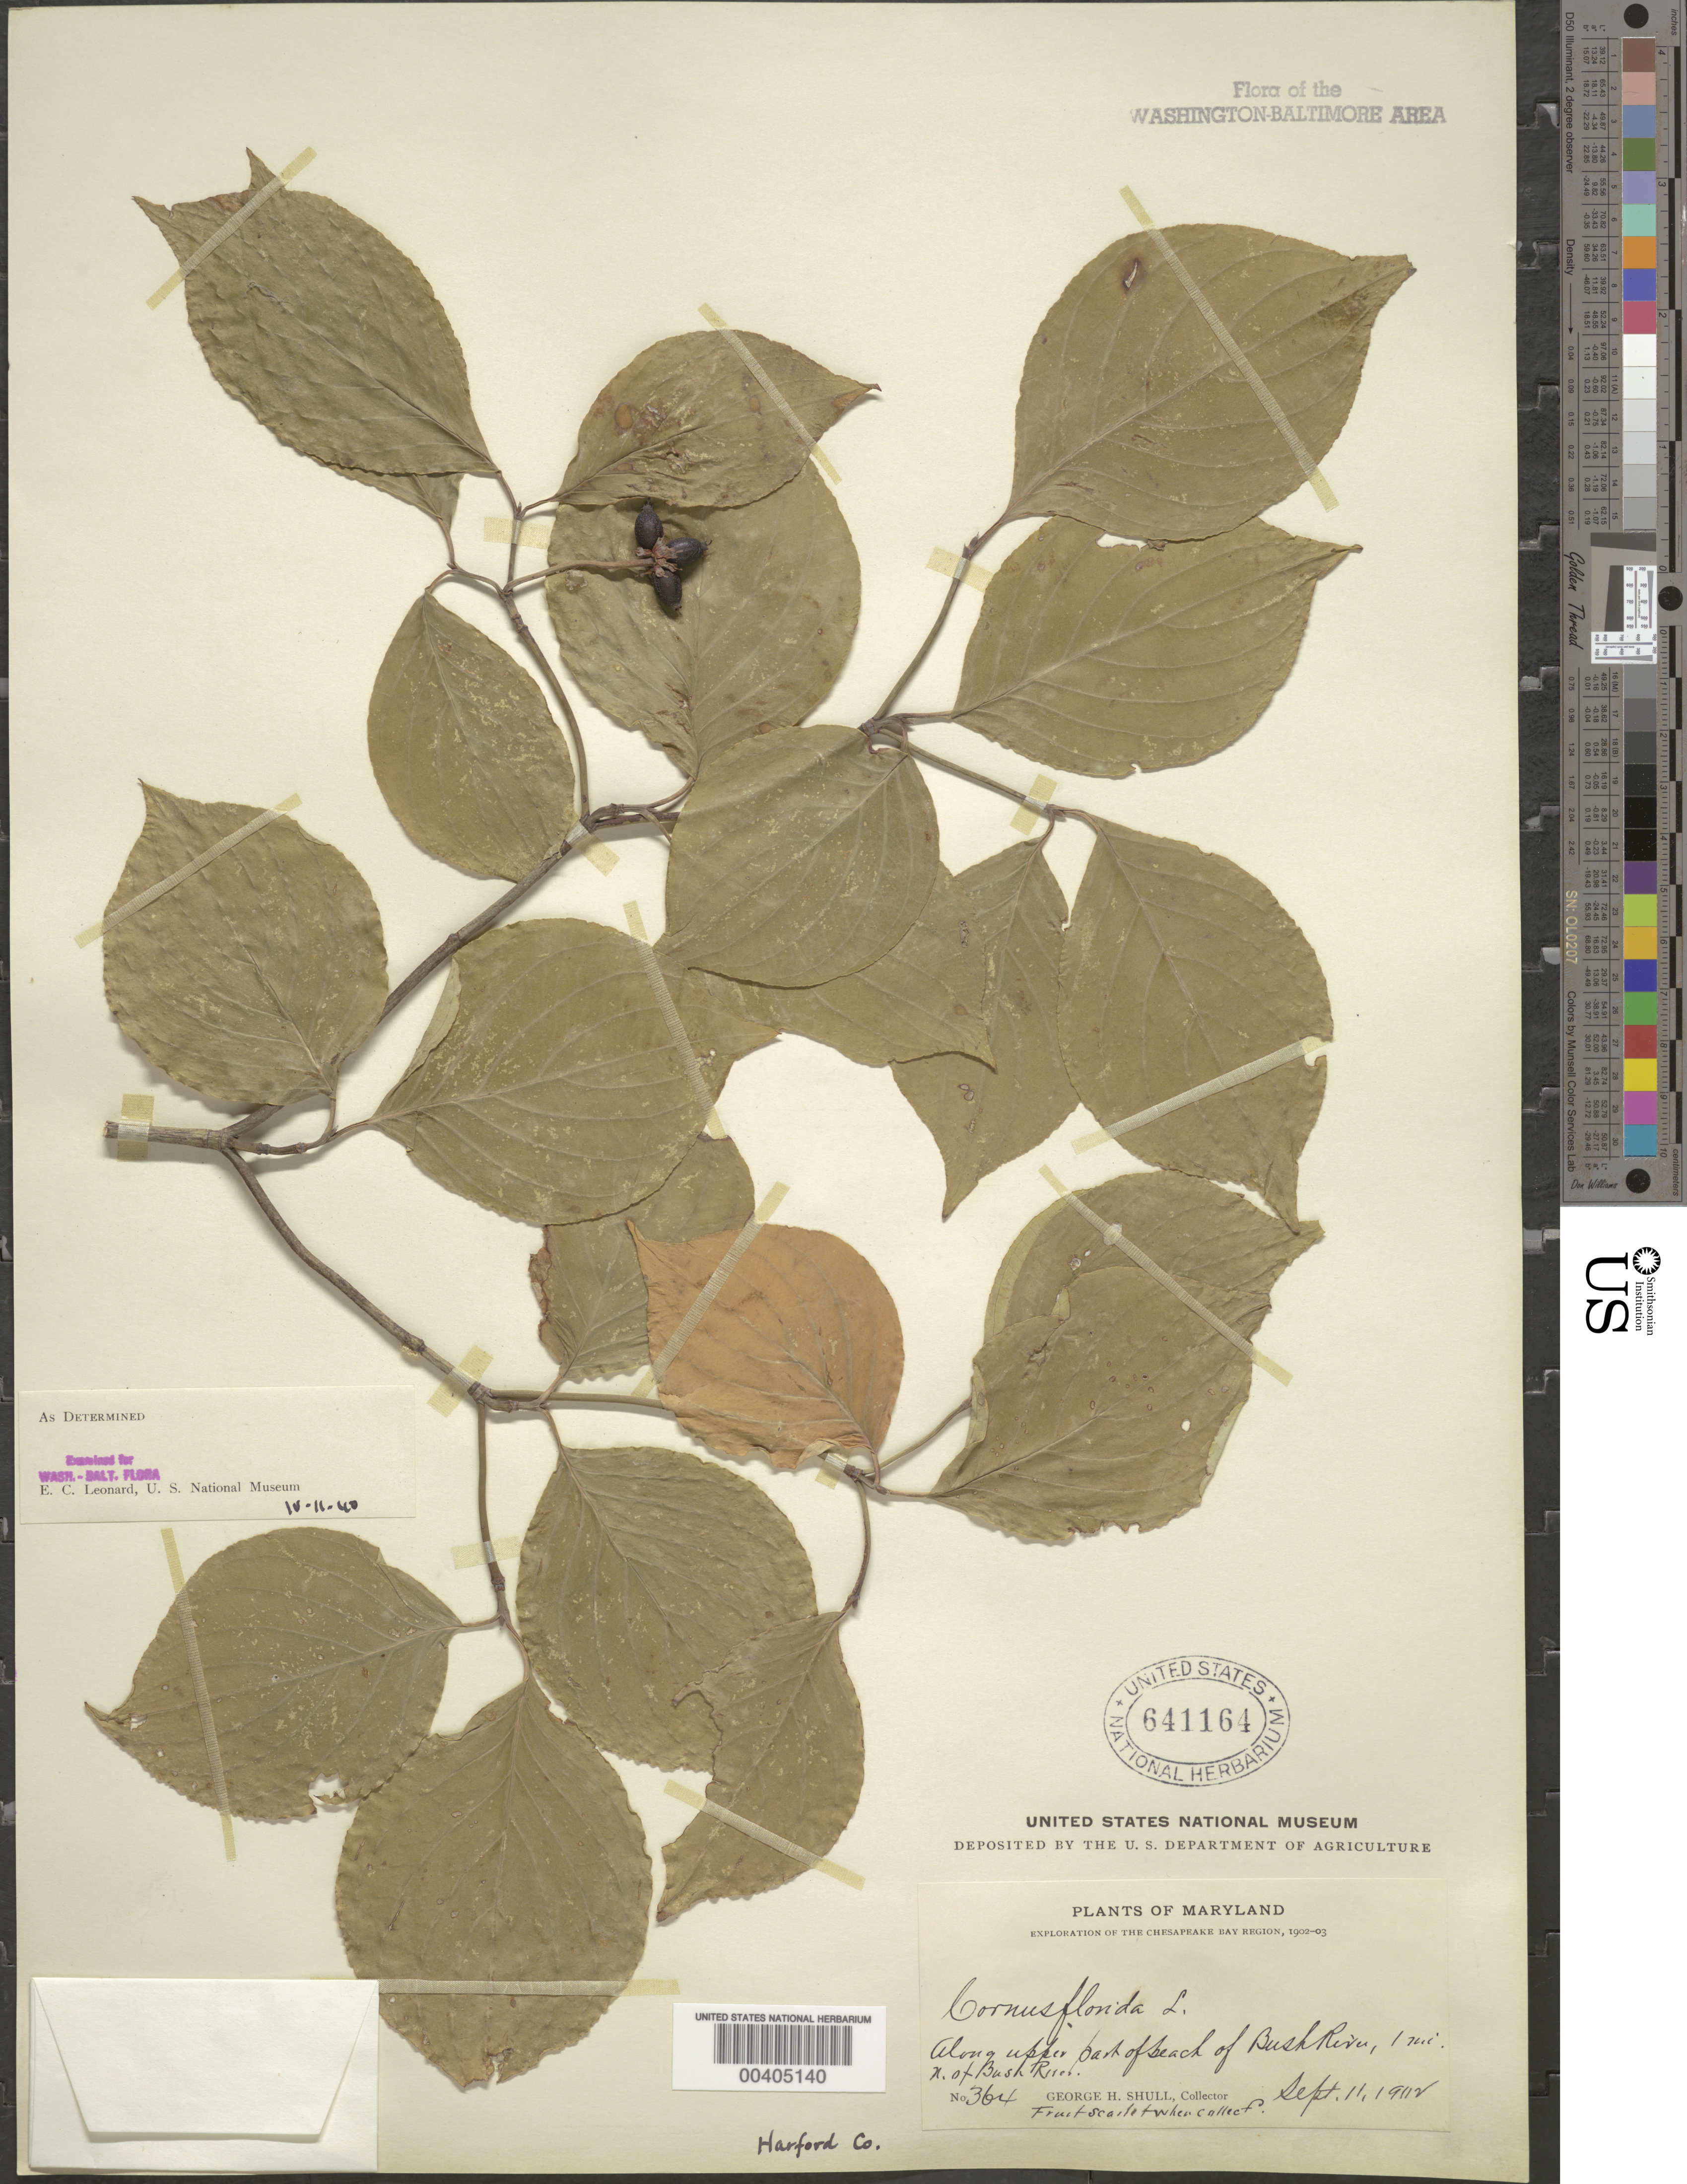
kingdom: Plantae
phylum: Tracheophyta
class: Magnoliopsida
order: Cornales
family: Cornaceae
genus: Cornus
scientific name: Cornus florida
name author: L.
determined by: Leonard, Emery C., (US)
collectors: G. H. Shull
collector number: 364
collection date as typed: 11 Sep 1912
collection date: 1912-09-11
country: United States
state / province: Maryland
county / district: Harford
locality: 1 mi. N of Bush River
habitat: Upper path of beach of river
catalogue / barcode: US 641164